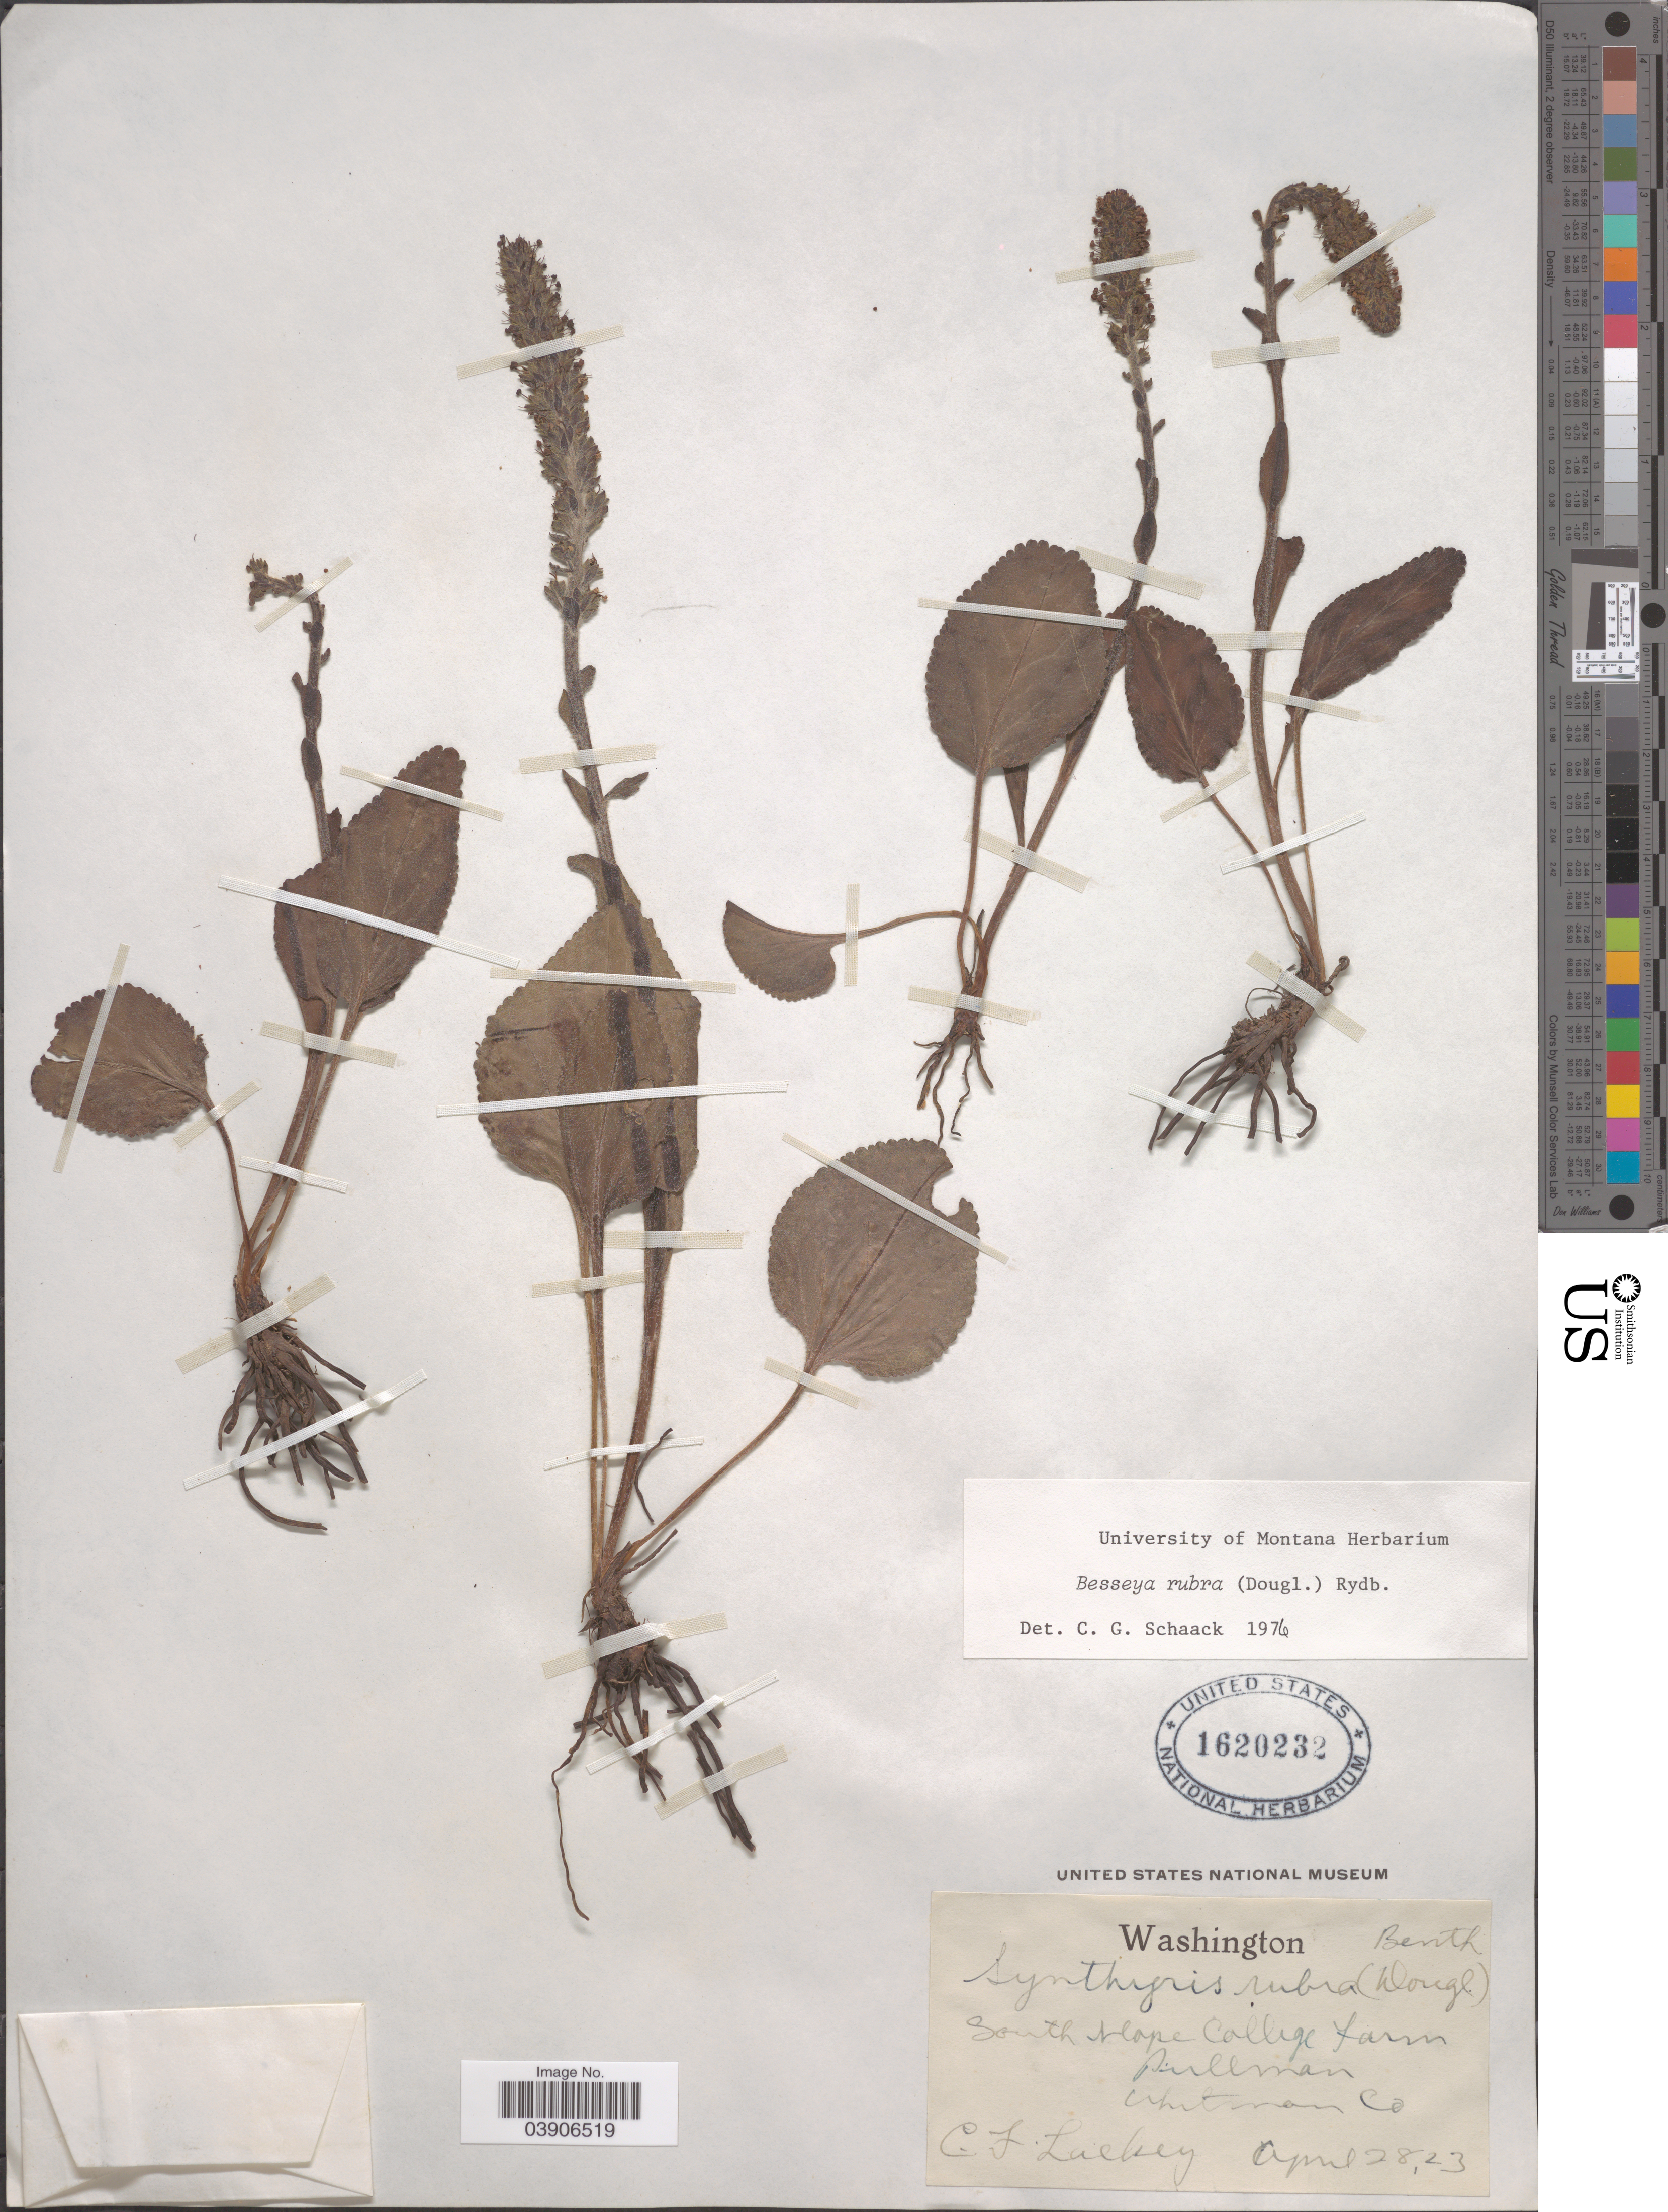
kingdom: Plantae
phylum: Tracheophyta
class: Magnoliopsida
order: Lamiales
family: Plantaginaceae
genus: Synthyris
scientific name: Synthyris rubra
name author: (Douglas ex Hook.) Benth.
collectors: C. Lackey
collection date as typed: Transcribed d/m/y: 28/4/23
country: United States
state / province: Washington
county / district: Whitman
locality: South slope College Farm. Pullman. Whitman Co.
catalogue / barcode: US 1620232